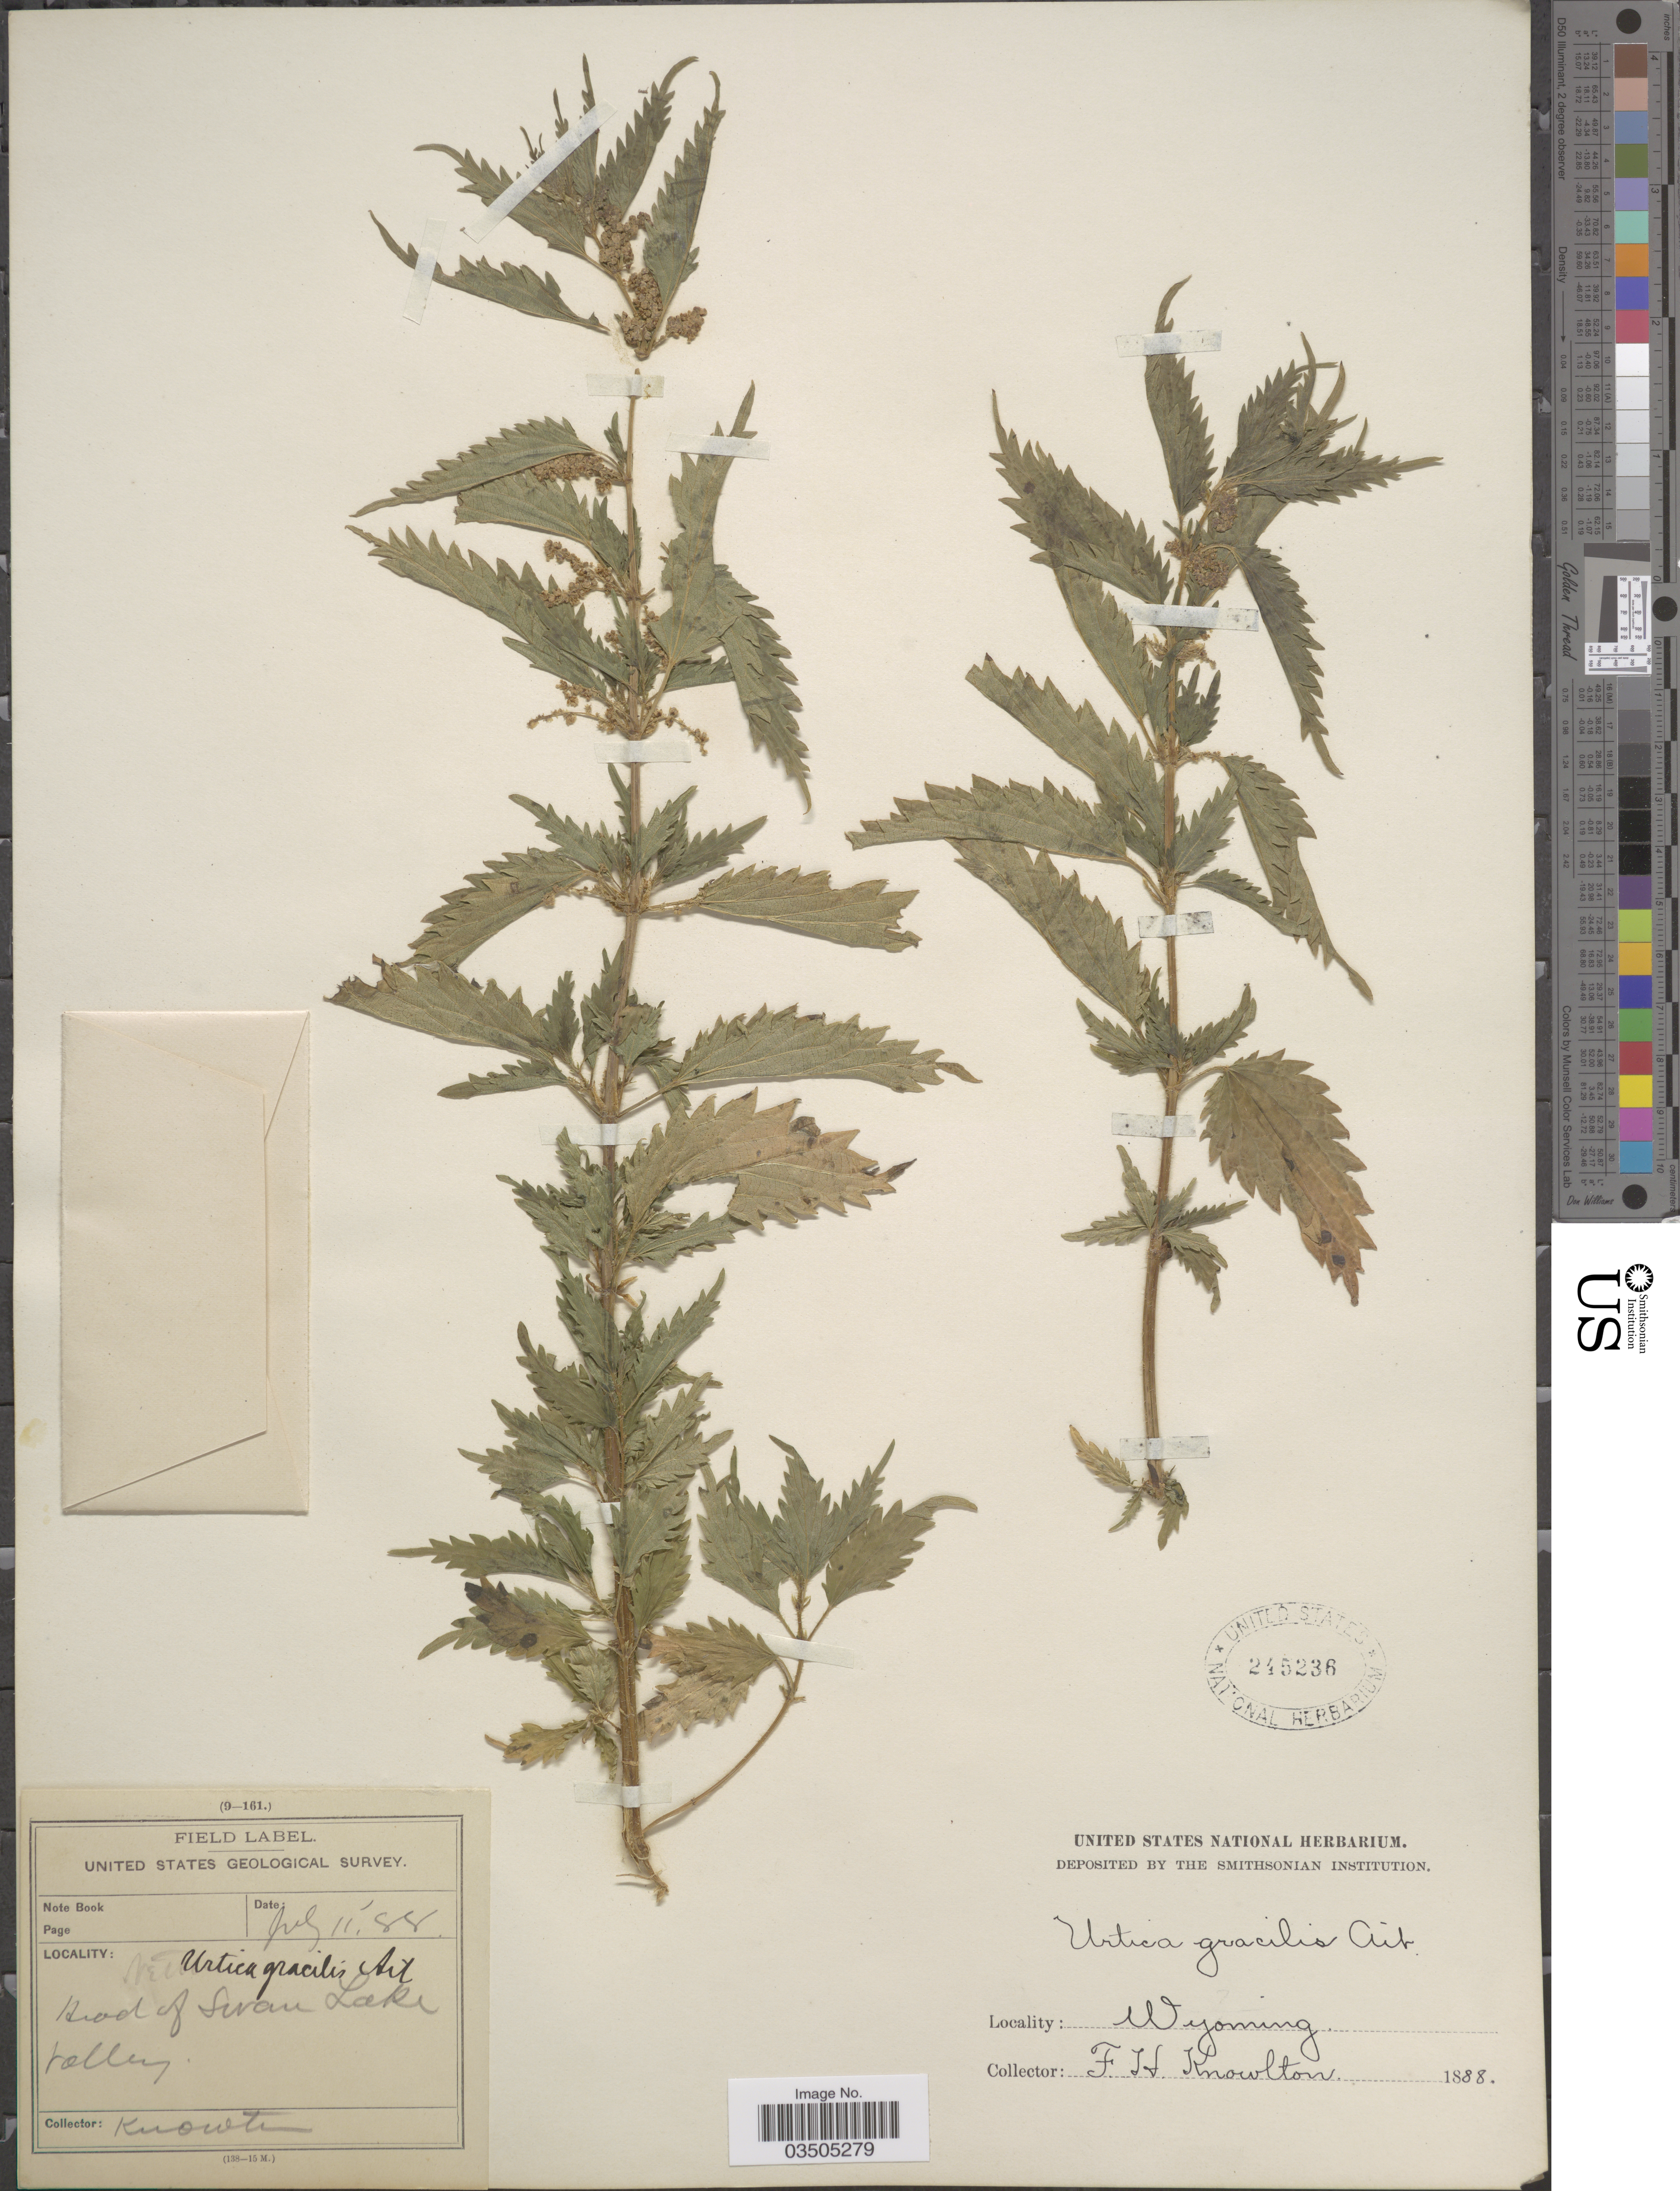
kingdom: Plantae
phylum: Tracheophyta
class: Magnoliopsida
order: Rosales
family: Urticaceae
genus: Urtica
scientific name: Urtica dioica subsp. gracilis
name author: L.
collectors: F. H. Knowlton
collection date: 1888-07-11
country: United States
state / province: Wyoming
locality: Head of Swan Lake Valley.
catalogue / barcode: US 245236